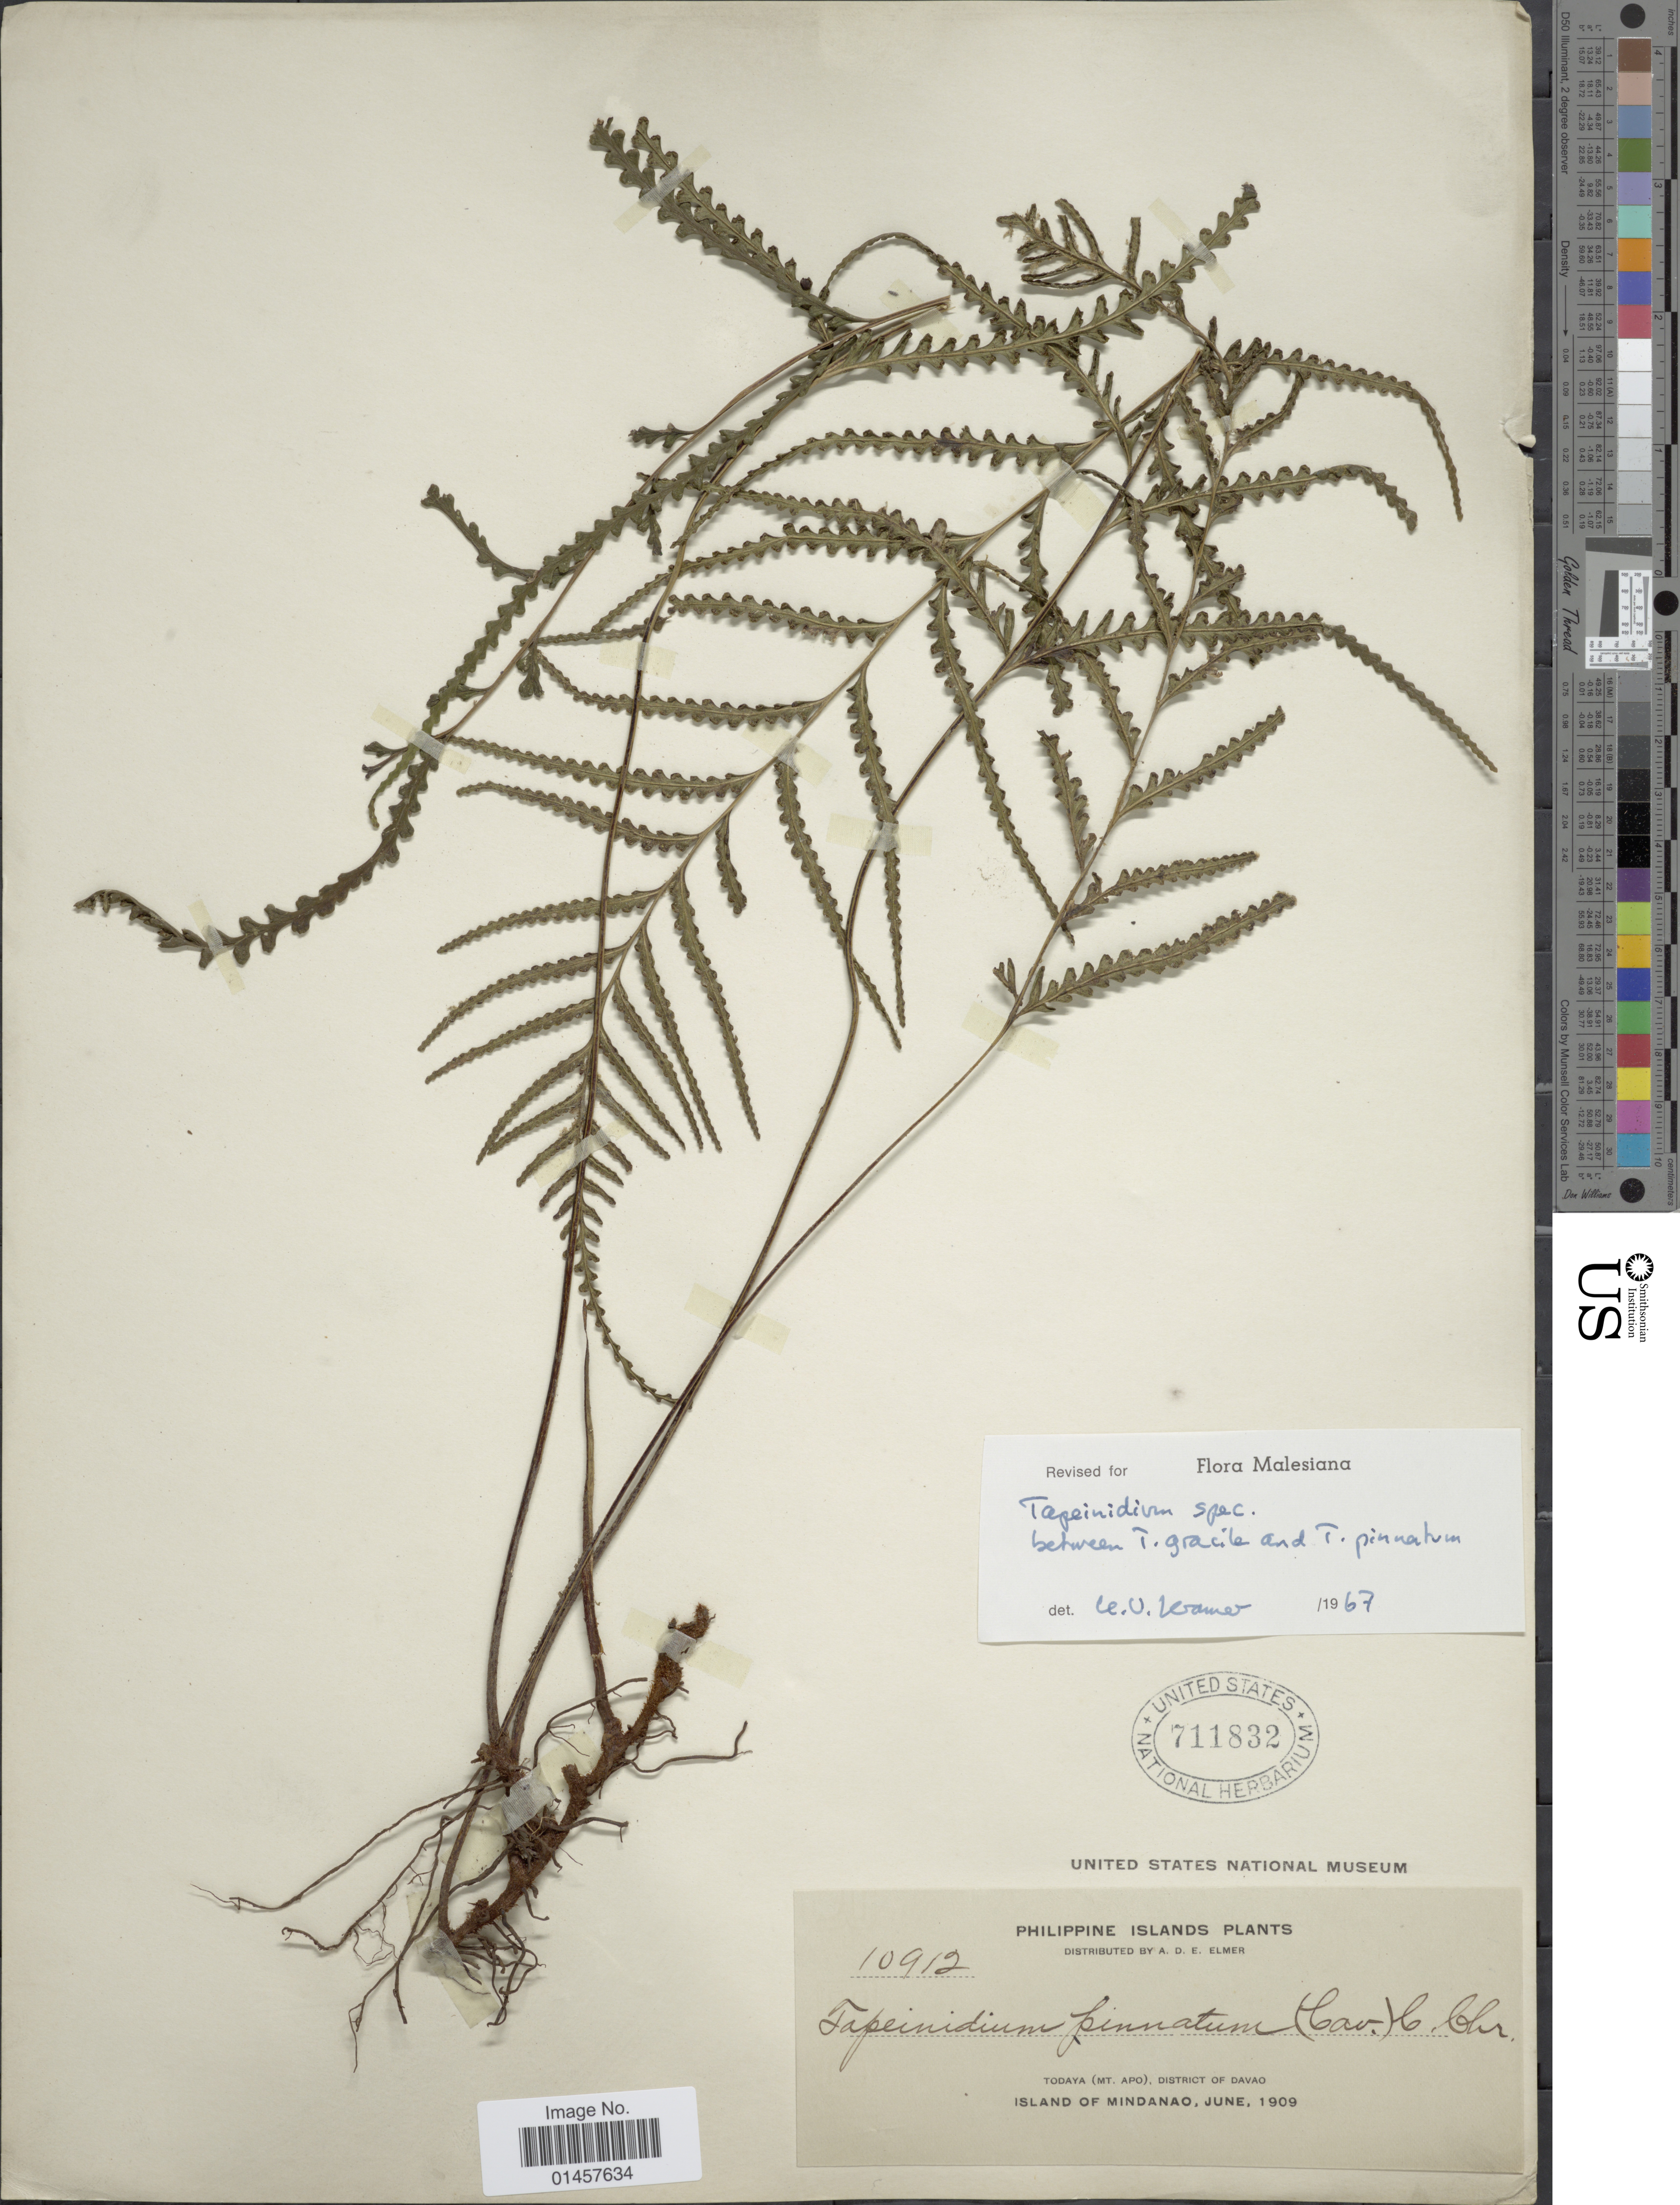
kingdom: Plantae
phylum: Tracheophyta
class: Polypodiopsida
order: Polypodiales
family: Lindsaeaceae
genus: Tapeinidium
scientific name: Tapeinidium gracile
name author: (Blume) Alderw.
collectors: A. D. E. Elmer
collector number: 10912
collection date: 1909-06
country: Philippines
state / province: Davao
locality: Philippine Islands plants, Todaya(Mt. Apo) District of Davao, Island of Mindanao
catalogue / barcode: US 711832